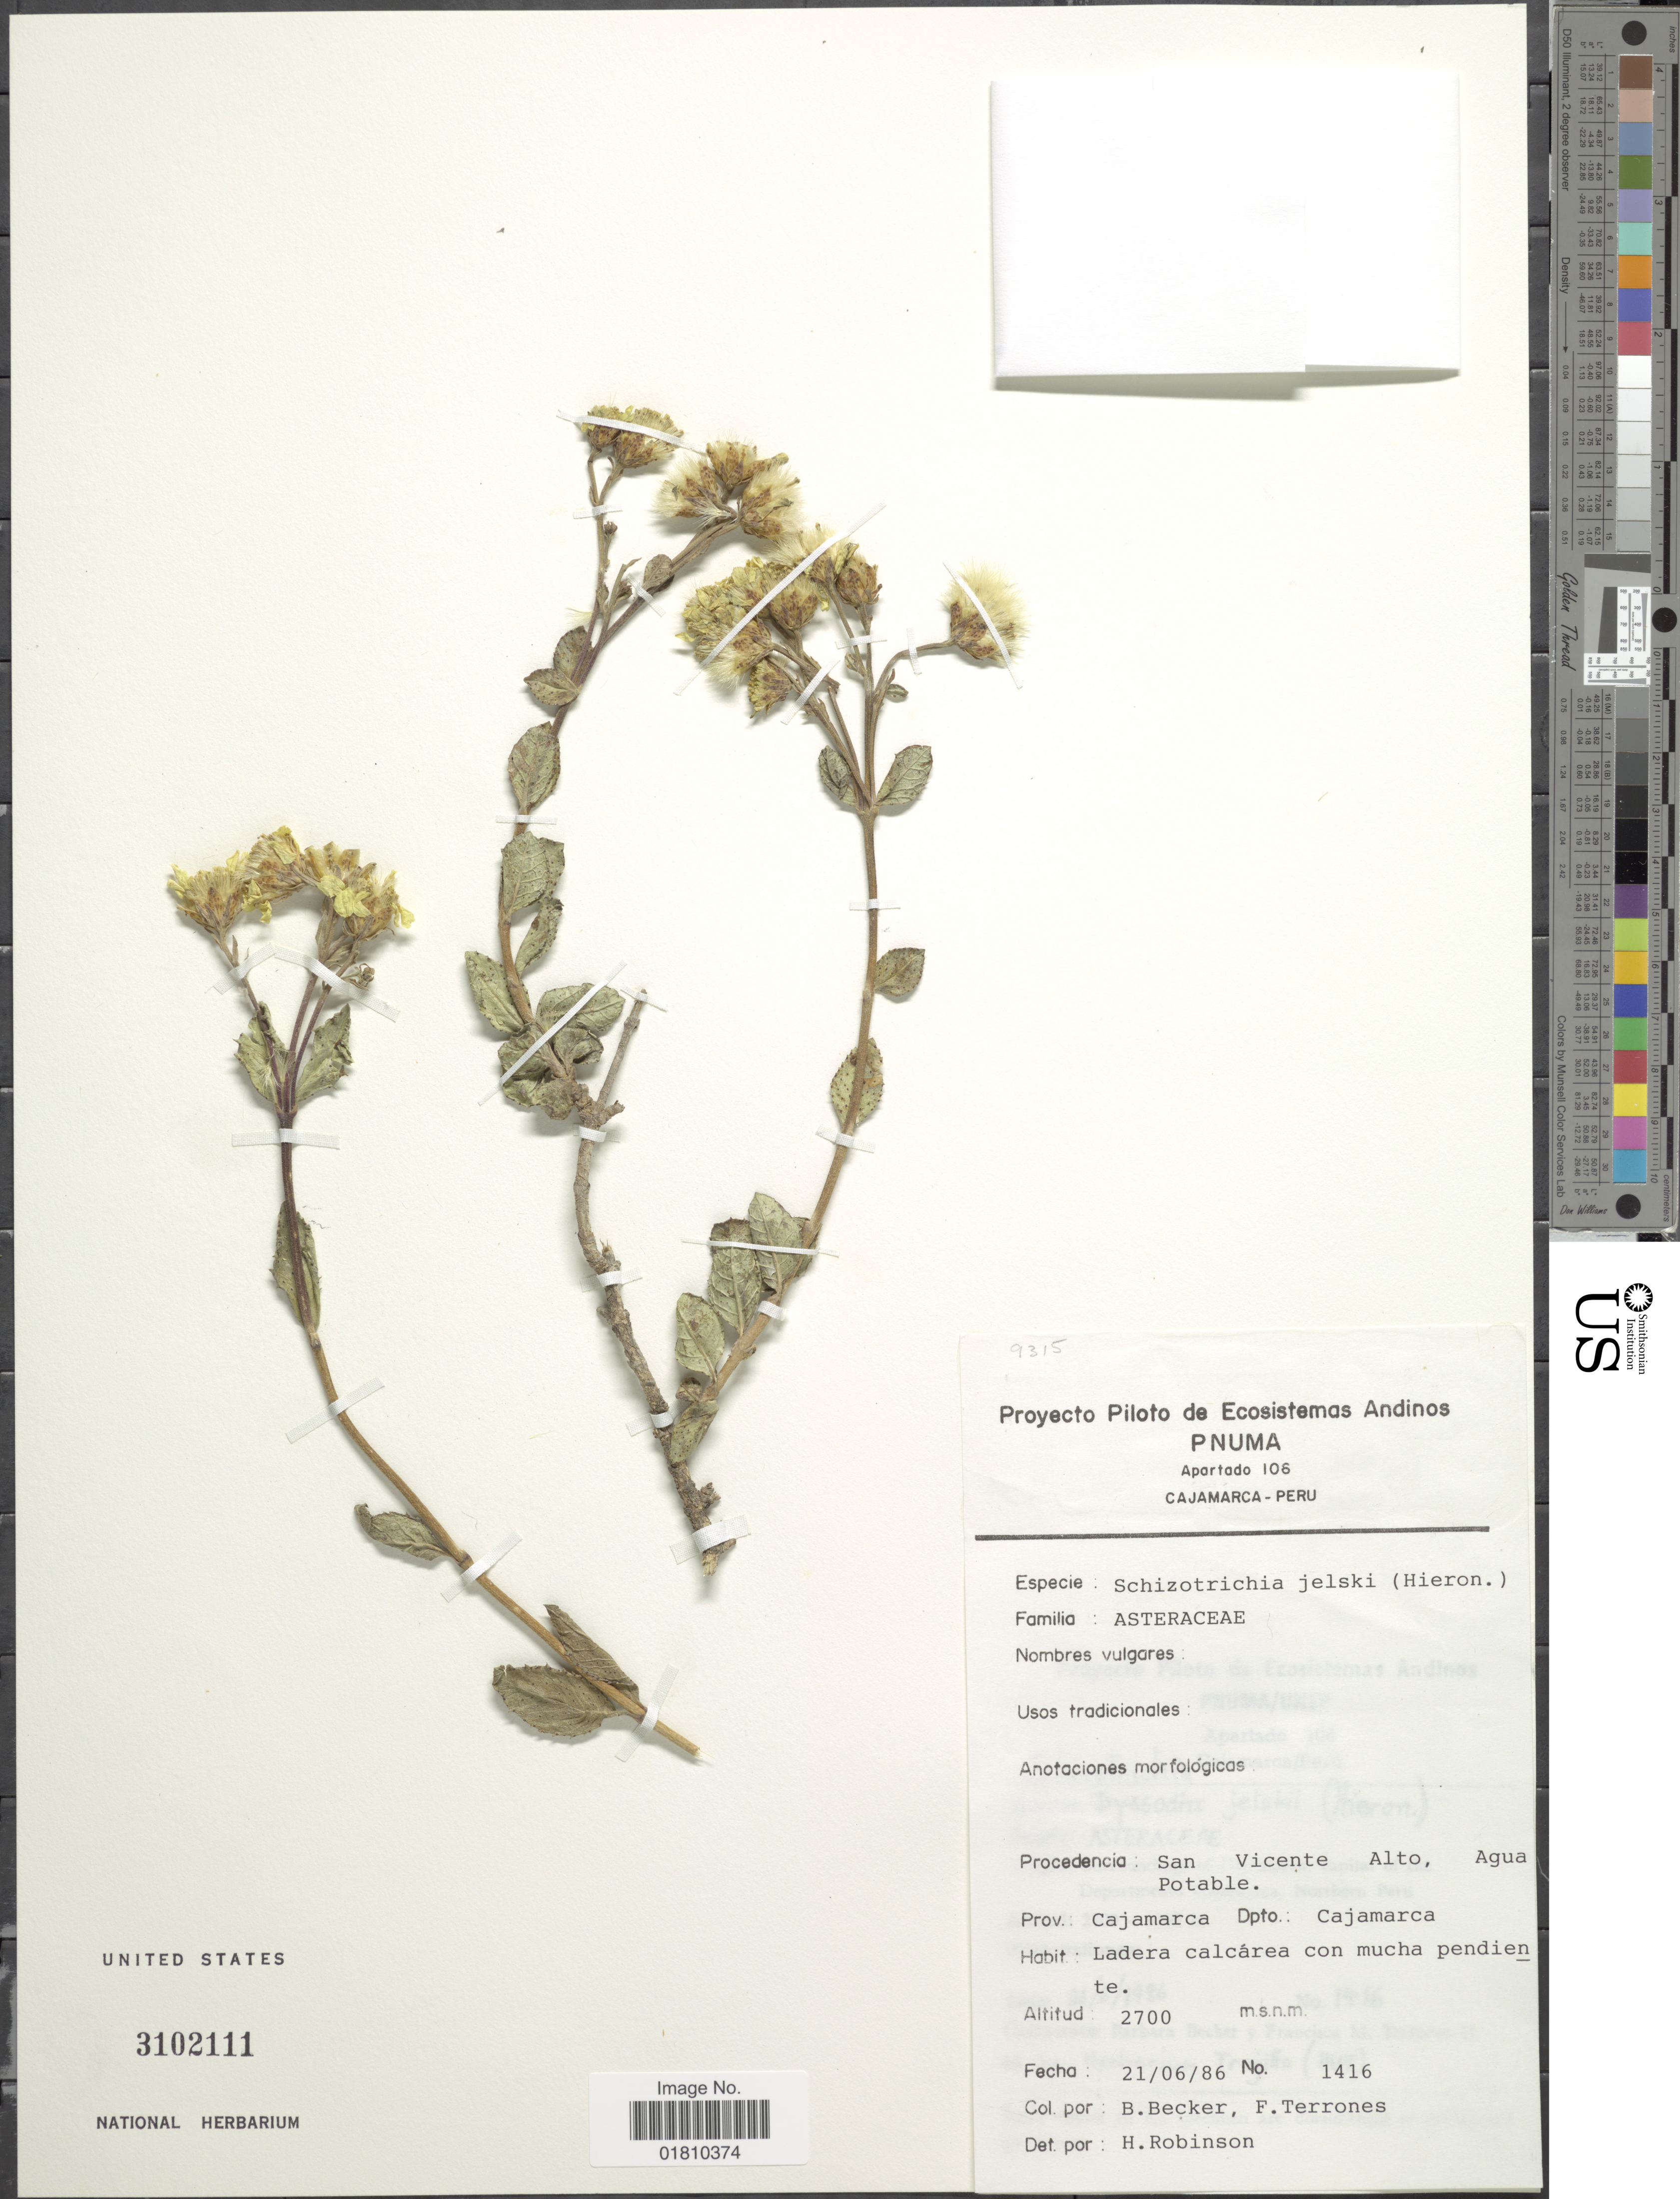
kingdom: Plantae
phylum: Tracheophyta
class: Magnoliopsida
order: Asterales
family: Asteraceae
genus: Schizotrichia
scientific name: Schizotrichia jelskii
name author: (Hieron.) Strother ex Loockerman et al.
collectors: B. Becker & F. Terrones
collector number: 1416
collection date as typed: Transcribed d/m/y: 21/6/86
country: Peru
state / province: Cajamarca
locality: San vicente alto, Agua Potable, ladera calcárea con mucha pendiente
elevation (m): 2700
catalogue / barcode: US 3102111